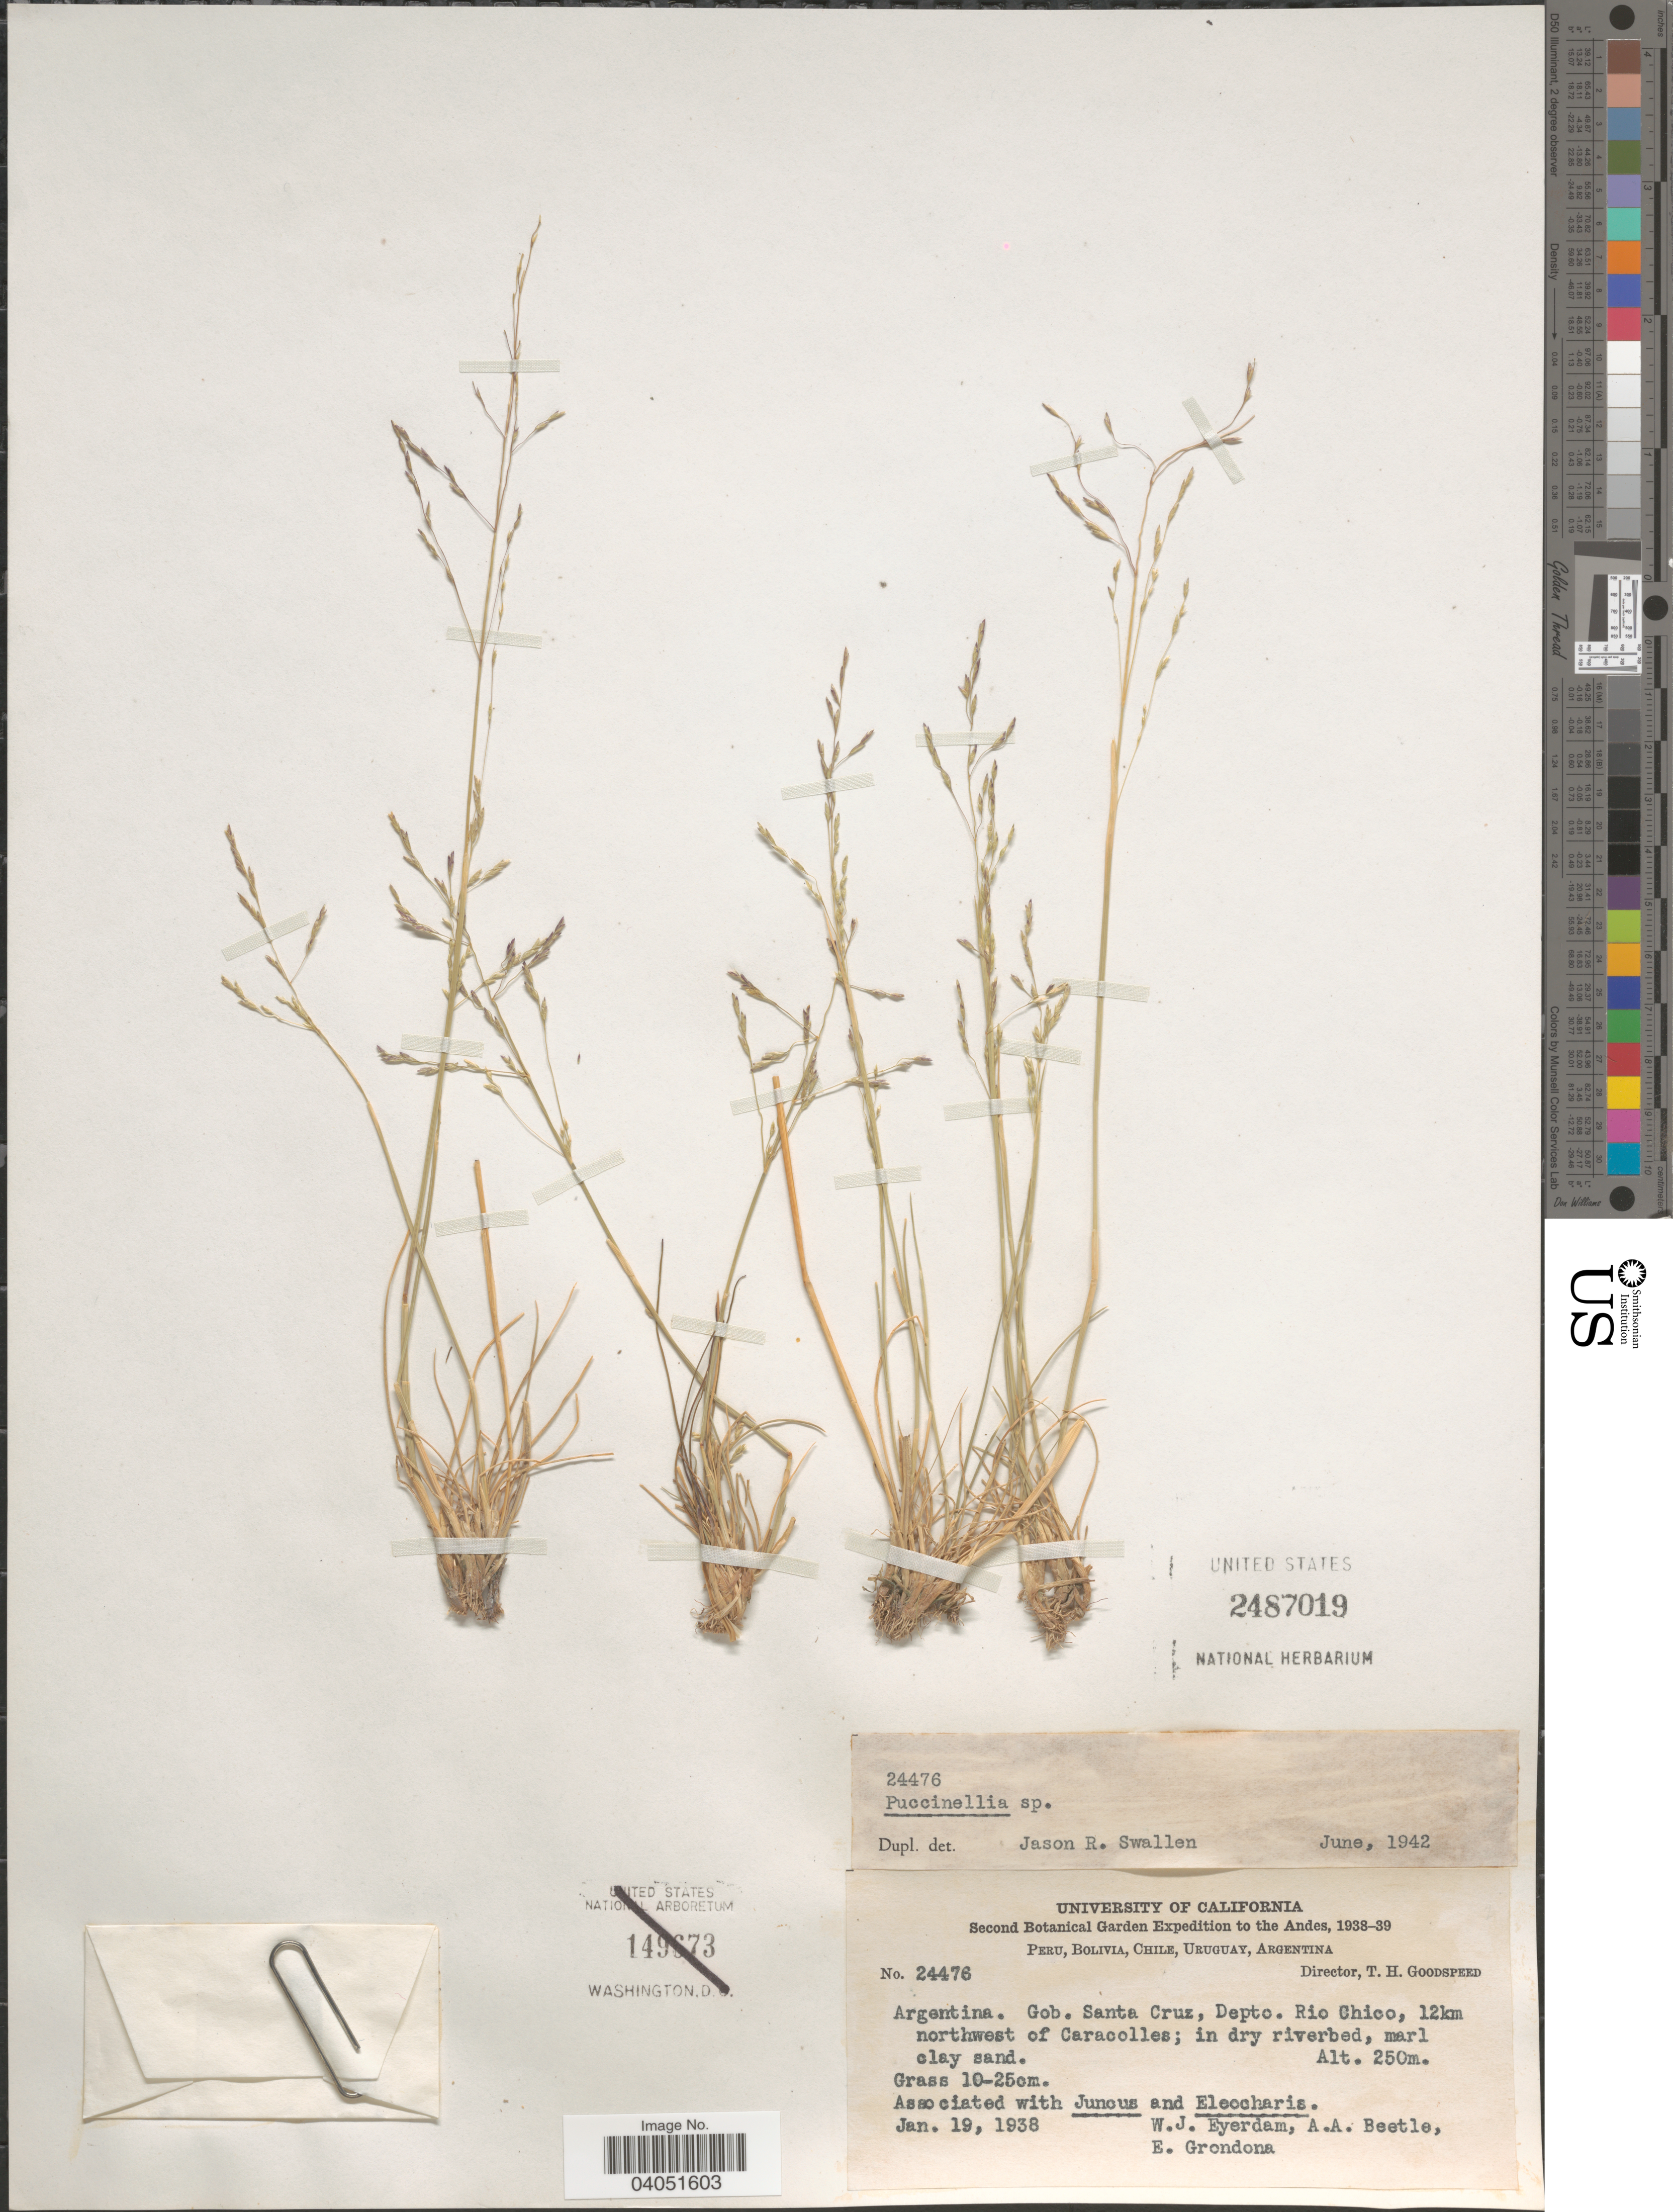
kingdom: Plantae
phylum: Tracheophyta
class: Liliopsida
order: Poales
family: Poaceae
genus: Puccinellia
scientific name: Puccinellia sp.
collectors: W. J. Eyerdam, A. A. Beetle & E. Grondona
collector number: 24476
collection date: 1938-01-19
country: Argentina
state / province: Santa Cruz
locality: The Andes. Gob. Santa Cruz, Depto. Rio Chico, 12km northwest of Caracolles.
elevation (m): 250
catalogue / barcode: US 2487019